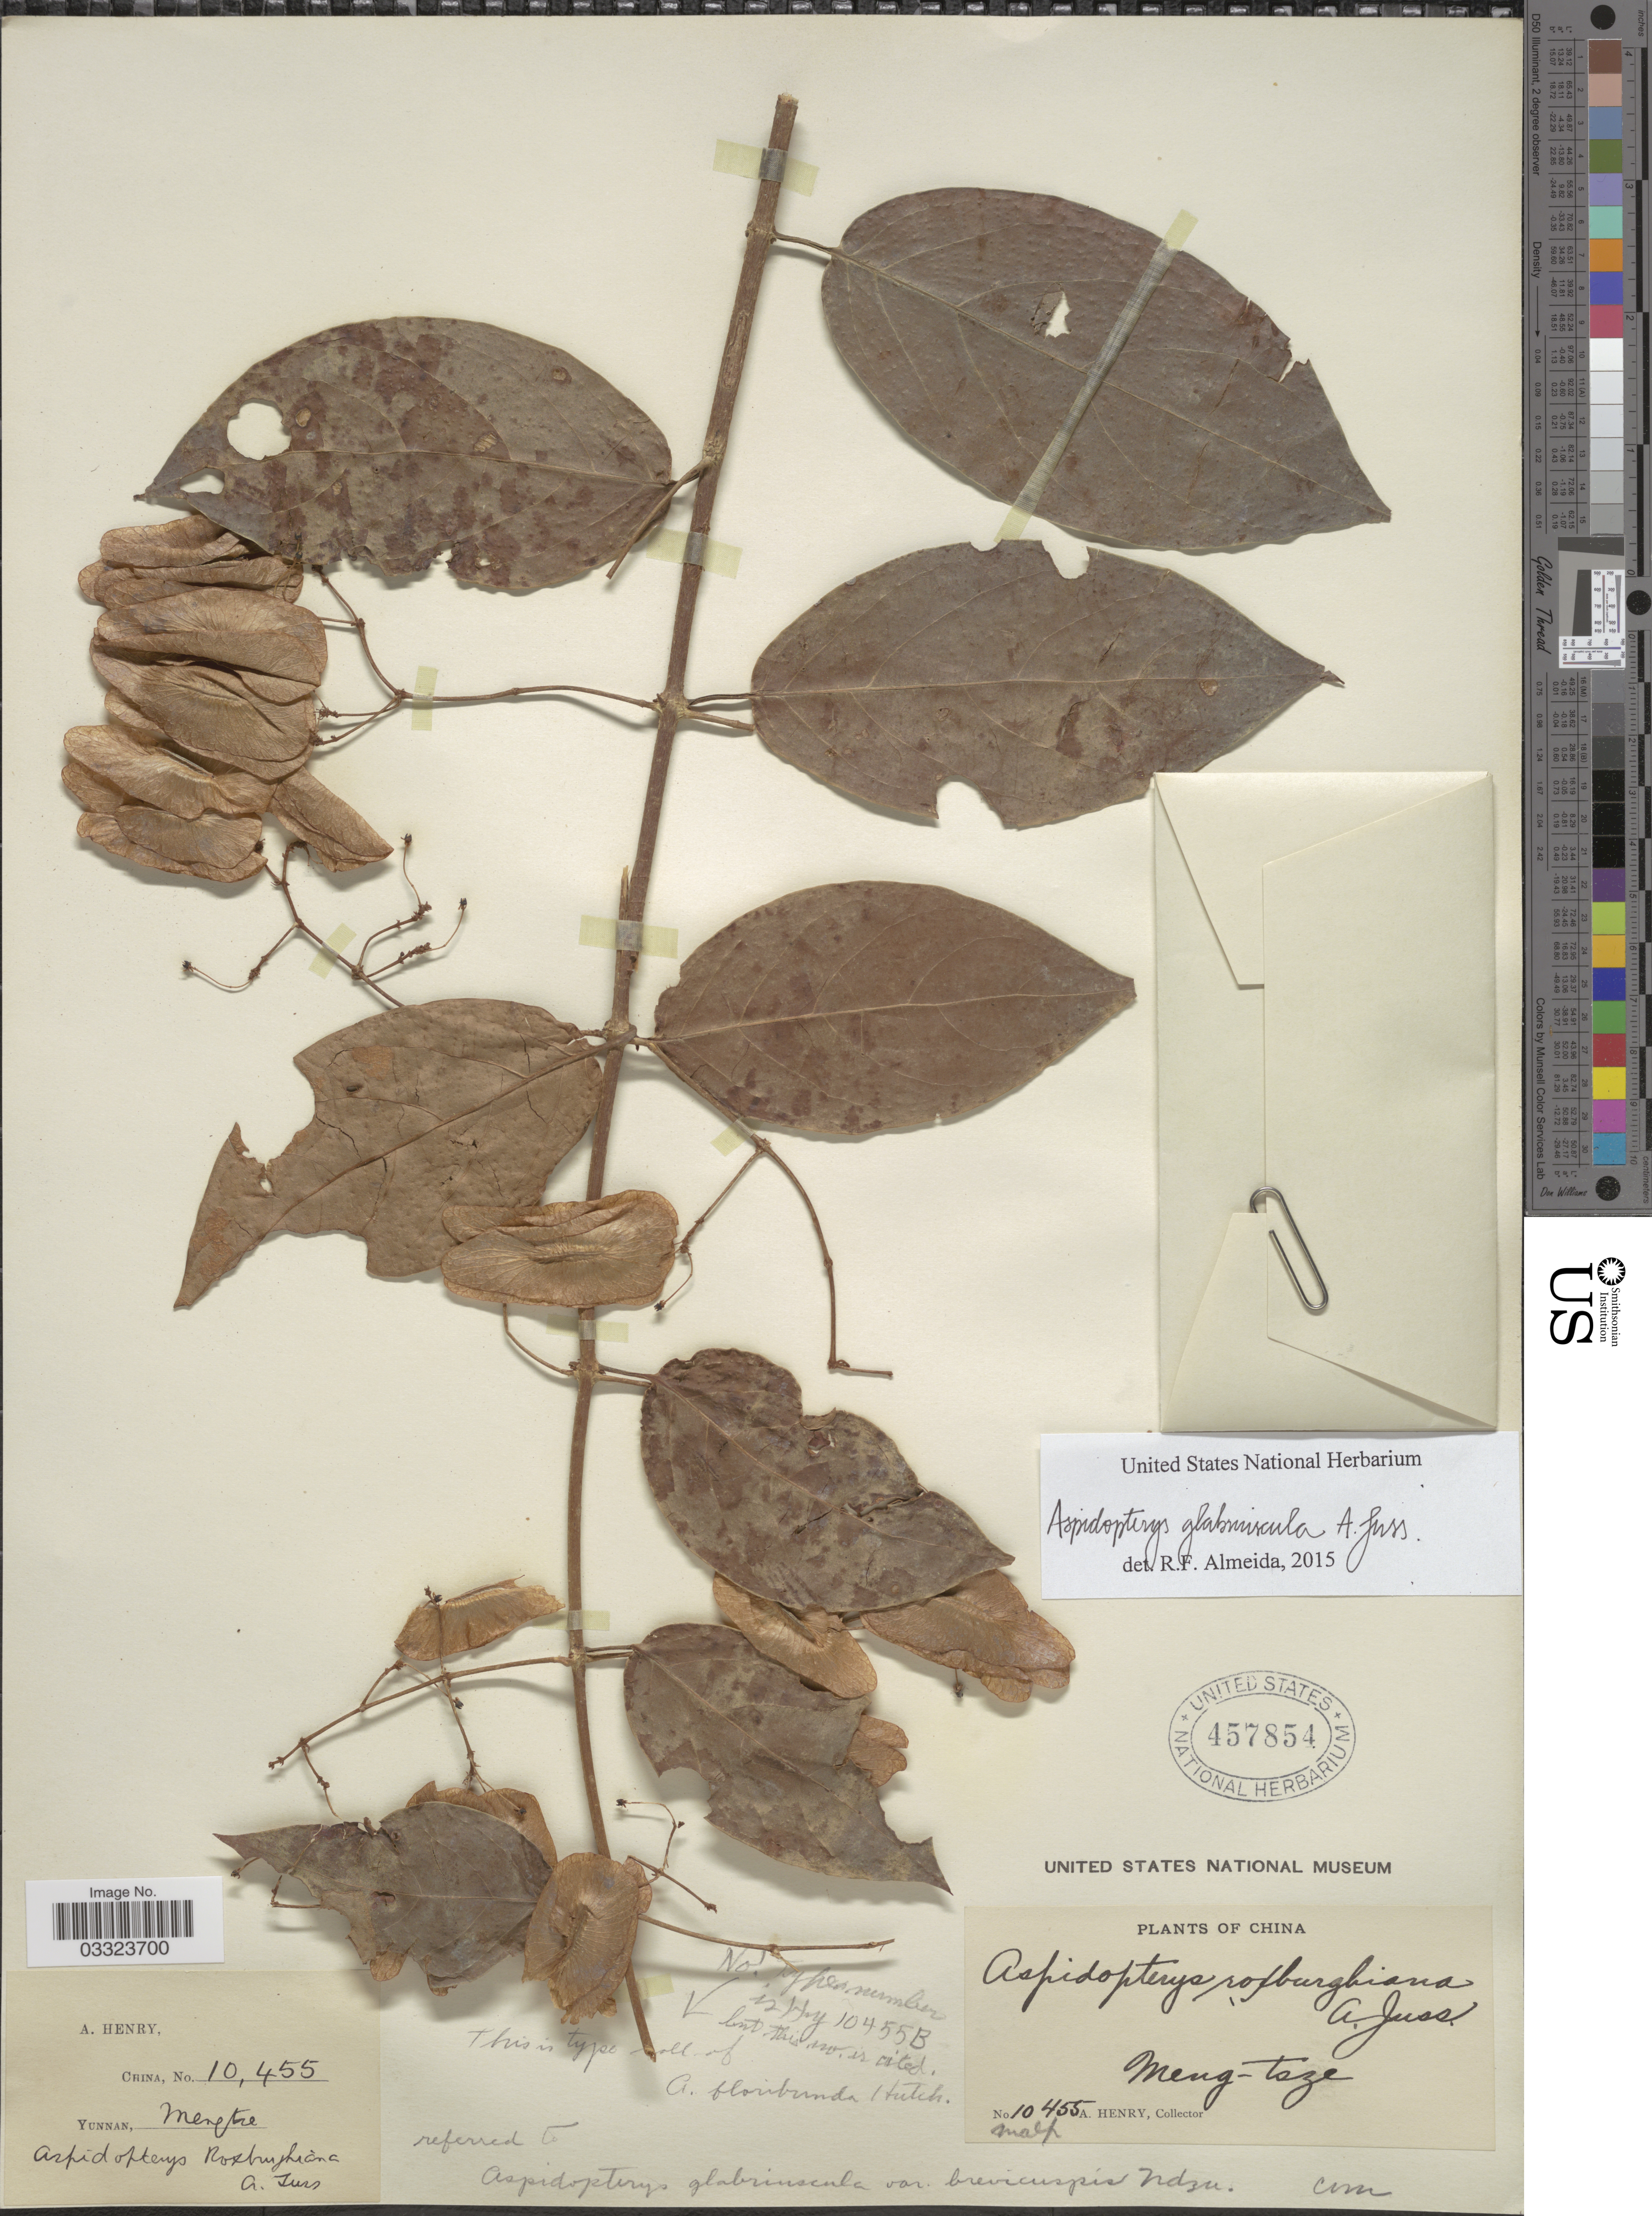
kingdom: Plantae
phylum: Tracheophyta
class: Magnoliopsida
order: Malpighiales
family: Malpighiaceae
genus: Aspidopterys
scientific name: Aspidopterys floribunda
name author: Hutch.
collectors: A. Henry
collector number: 10455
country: China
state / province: Yunnan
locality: Meng-tsze.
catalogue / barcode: US 457854